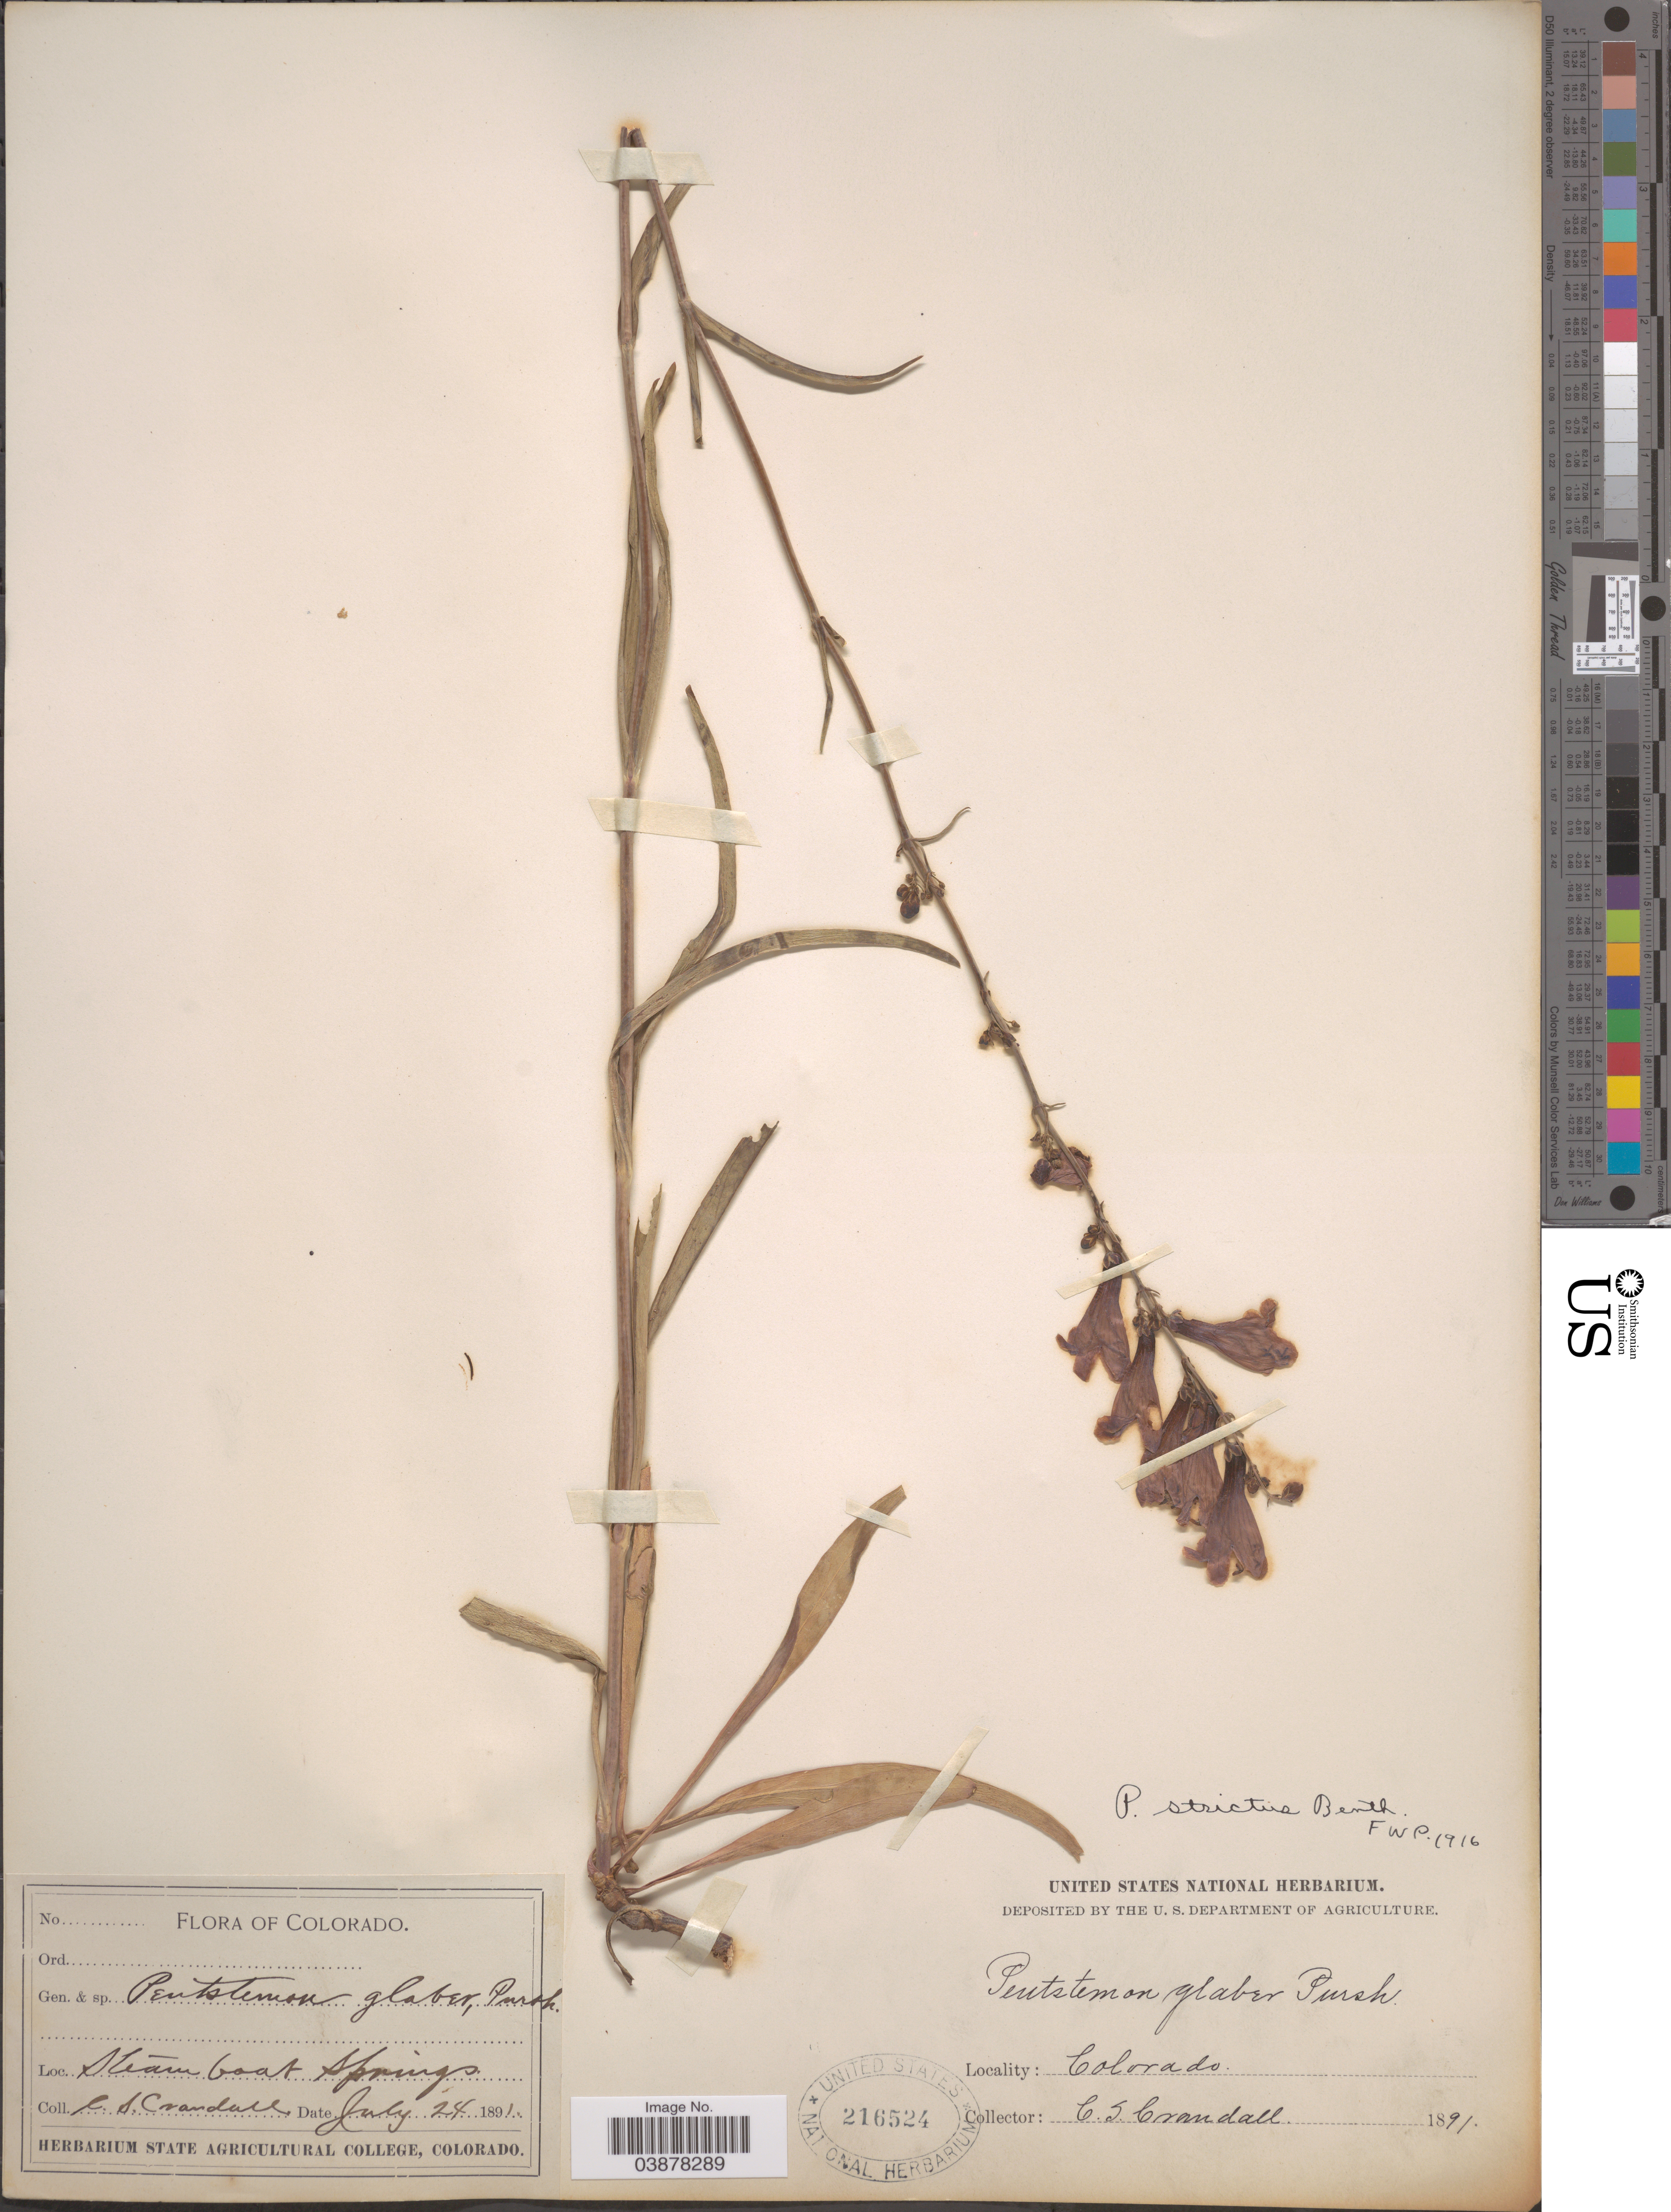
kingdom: Plantae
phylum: Tracheophyta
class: Magnoliopsida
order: Lamiales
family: Plantaginaceae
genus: Penstemon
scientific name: Penstemon strictus subsp. strictus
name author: Benth.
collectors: C. Crandall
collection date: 1891-07-24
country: United States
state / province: Colorado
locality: Steam boat Springs.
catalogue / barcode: US 216524